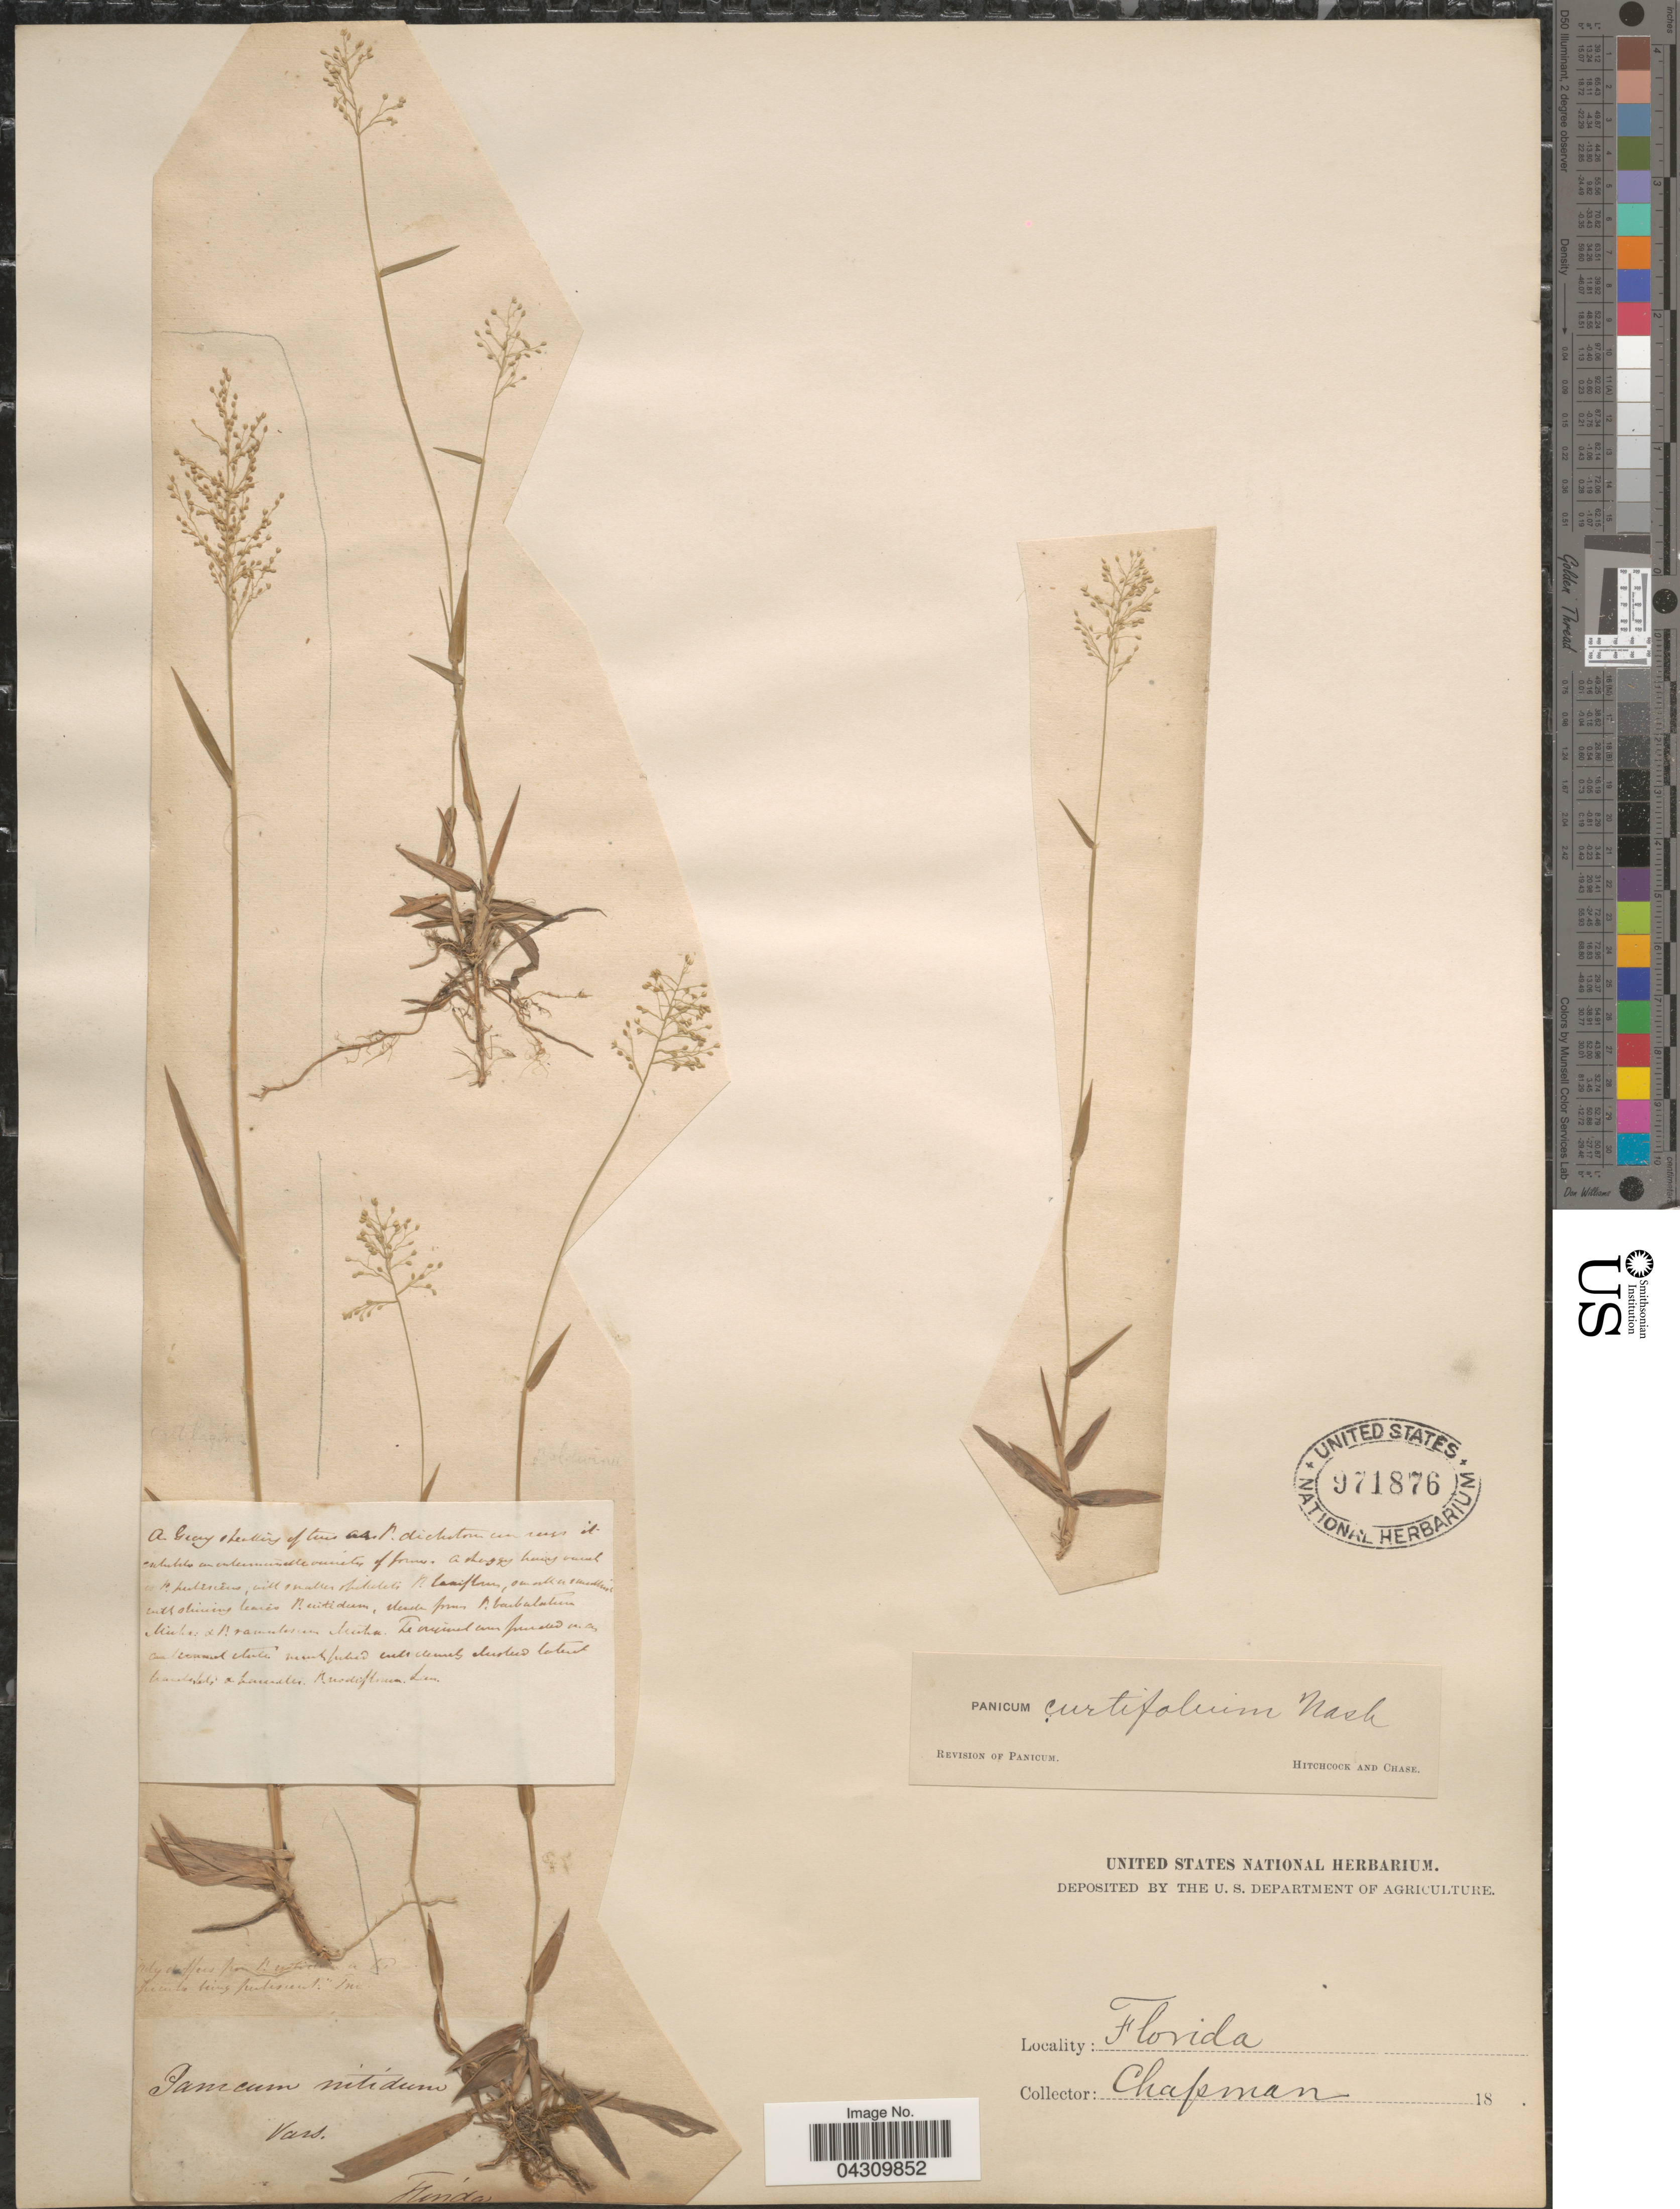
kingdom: Plantae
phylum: Tracheophyta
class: Liliopsida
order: Poales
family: Poaceae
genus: Dichanthelium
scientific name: Dichanthelium acuminatum var. acuminatum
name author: (Sw.) Gould & C.A. Clark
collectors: A. Chapman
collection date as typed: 18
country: United States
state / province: Florida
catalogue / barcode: US 971876